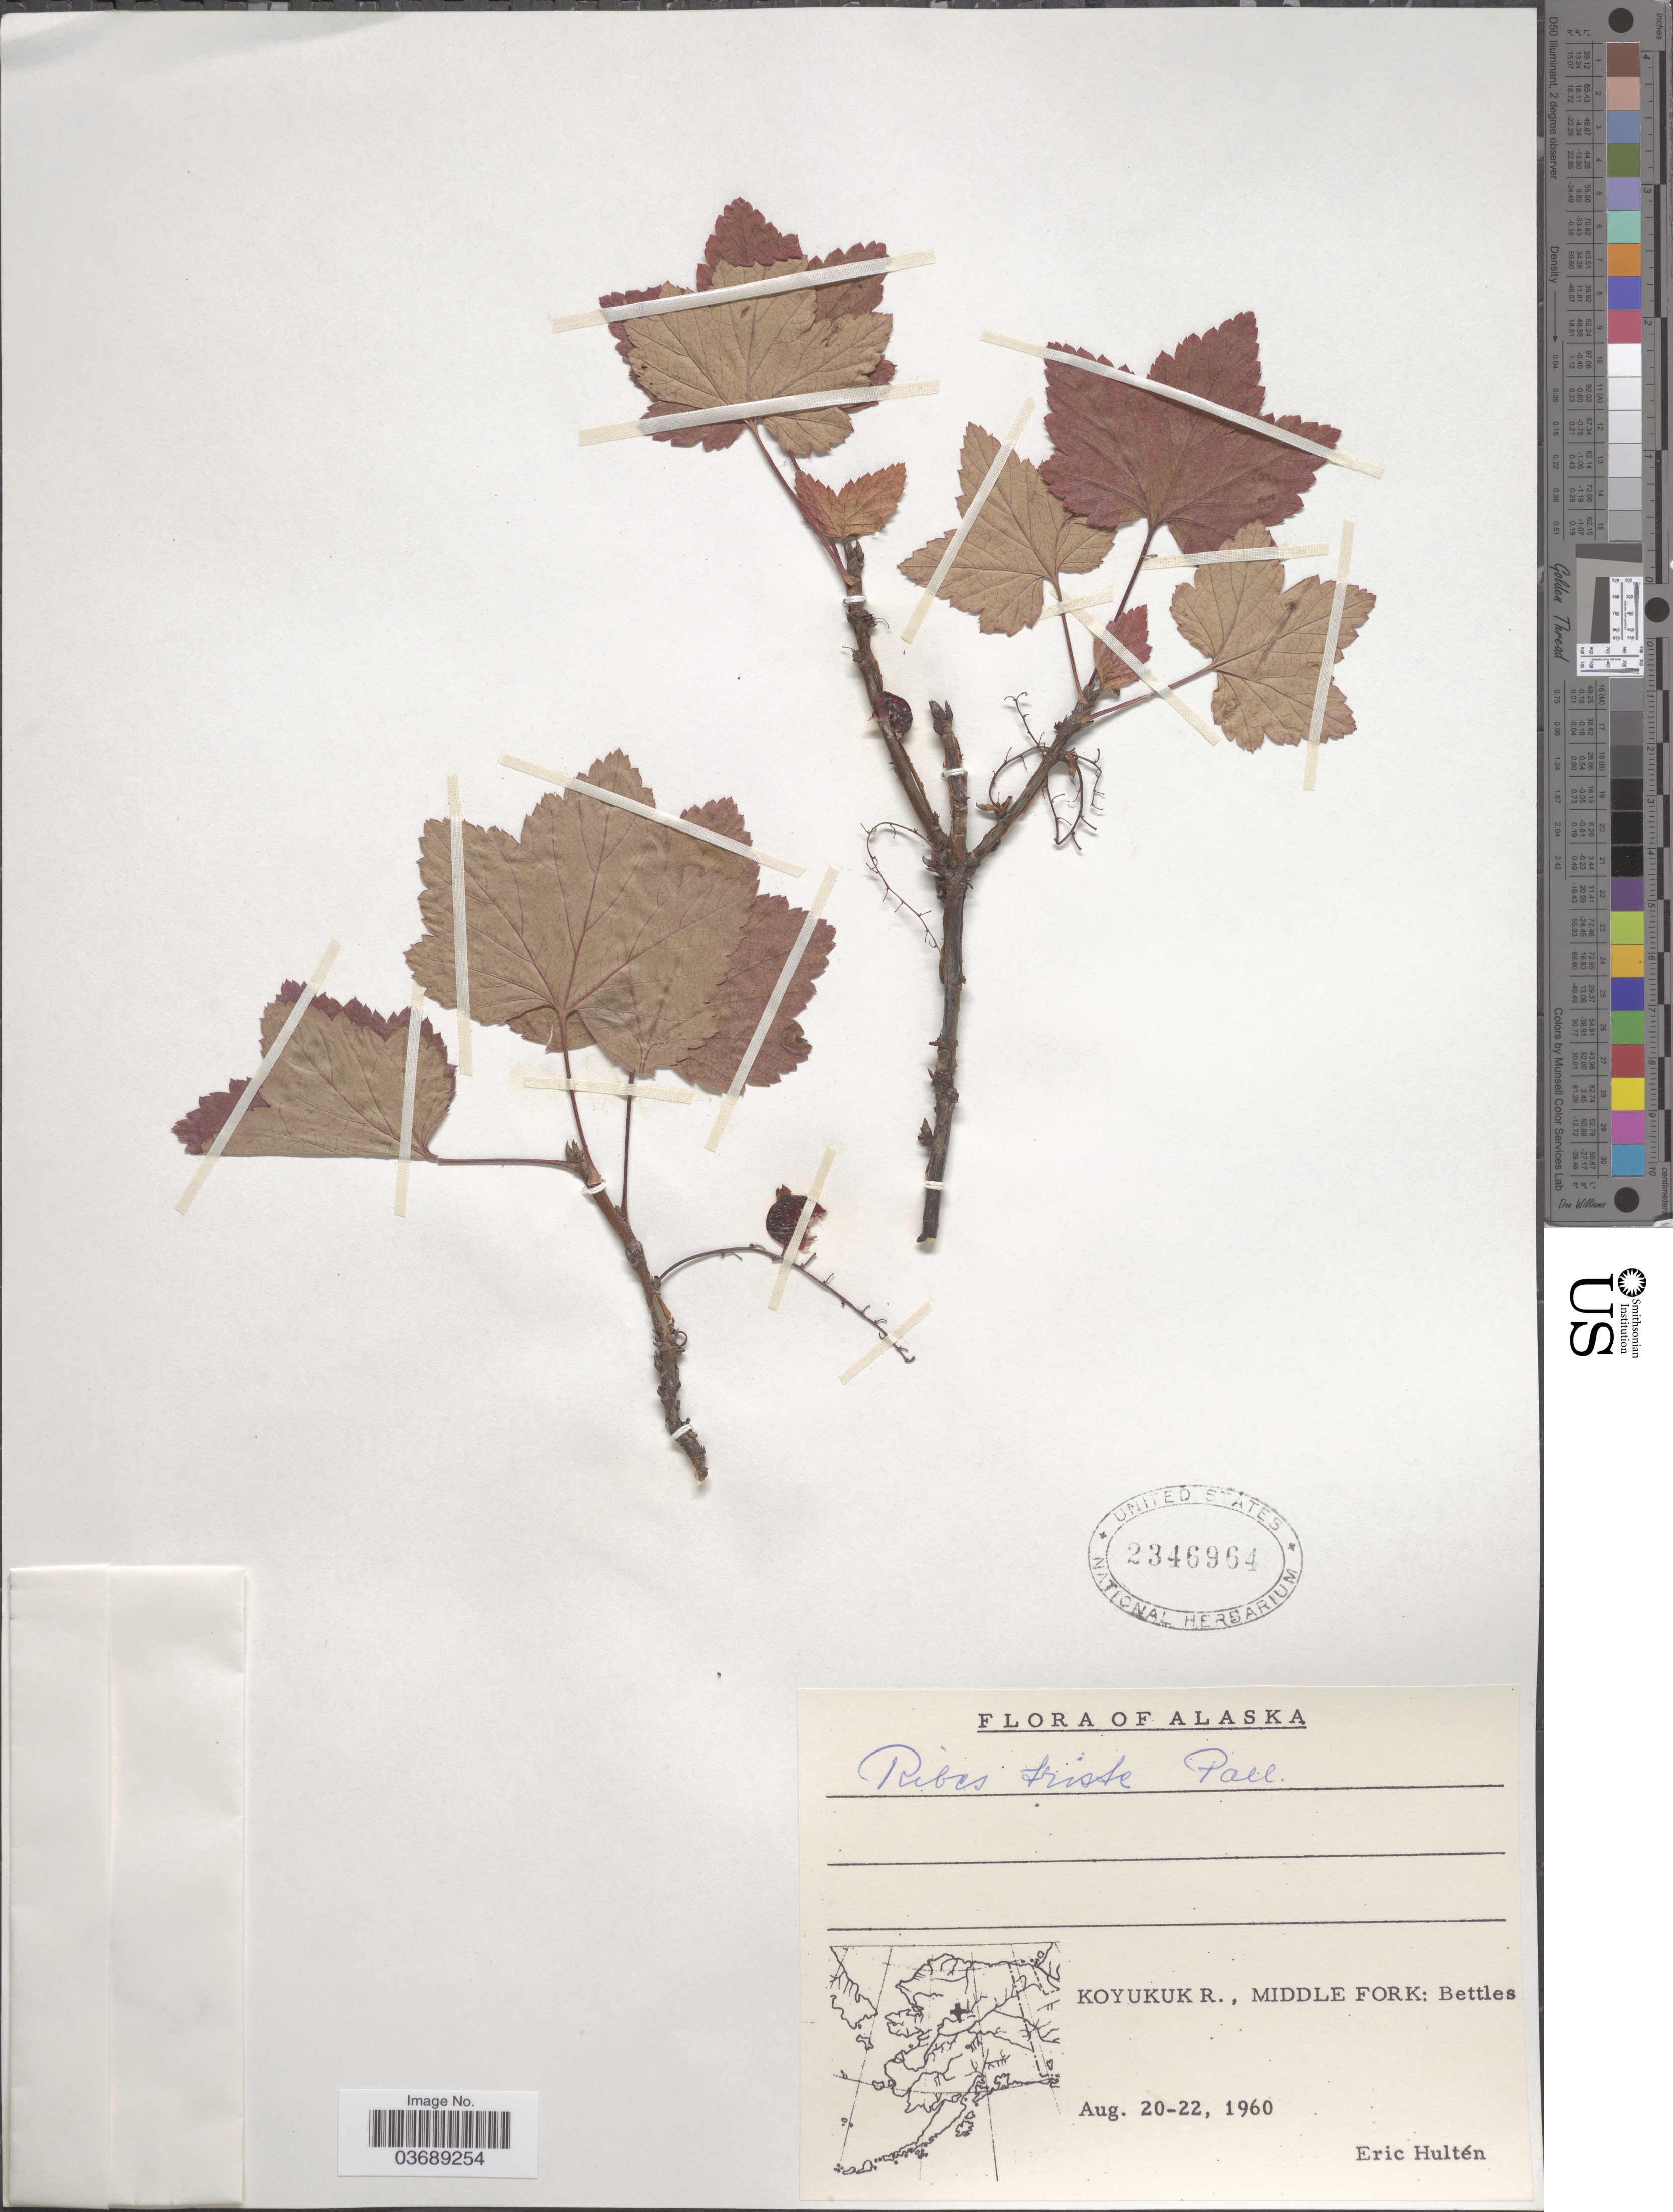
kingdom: Plantae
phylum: Tracheophyta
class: Magnoliopsida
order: Saxifragales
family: Grossulariaceae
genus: Ribes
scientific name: Ribes triste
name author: Pall.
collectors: E. G. Hultén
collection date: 1960-08-20/1960-08-22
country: United States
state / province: Alaska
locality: Koyukuk R., Middle Fork: Bettles.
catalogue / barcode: US 2346964